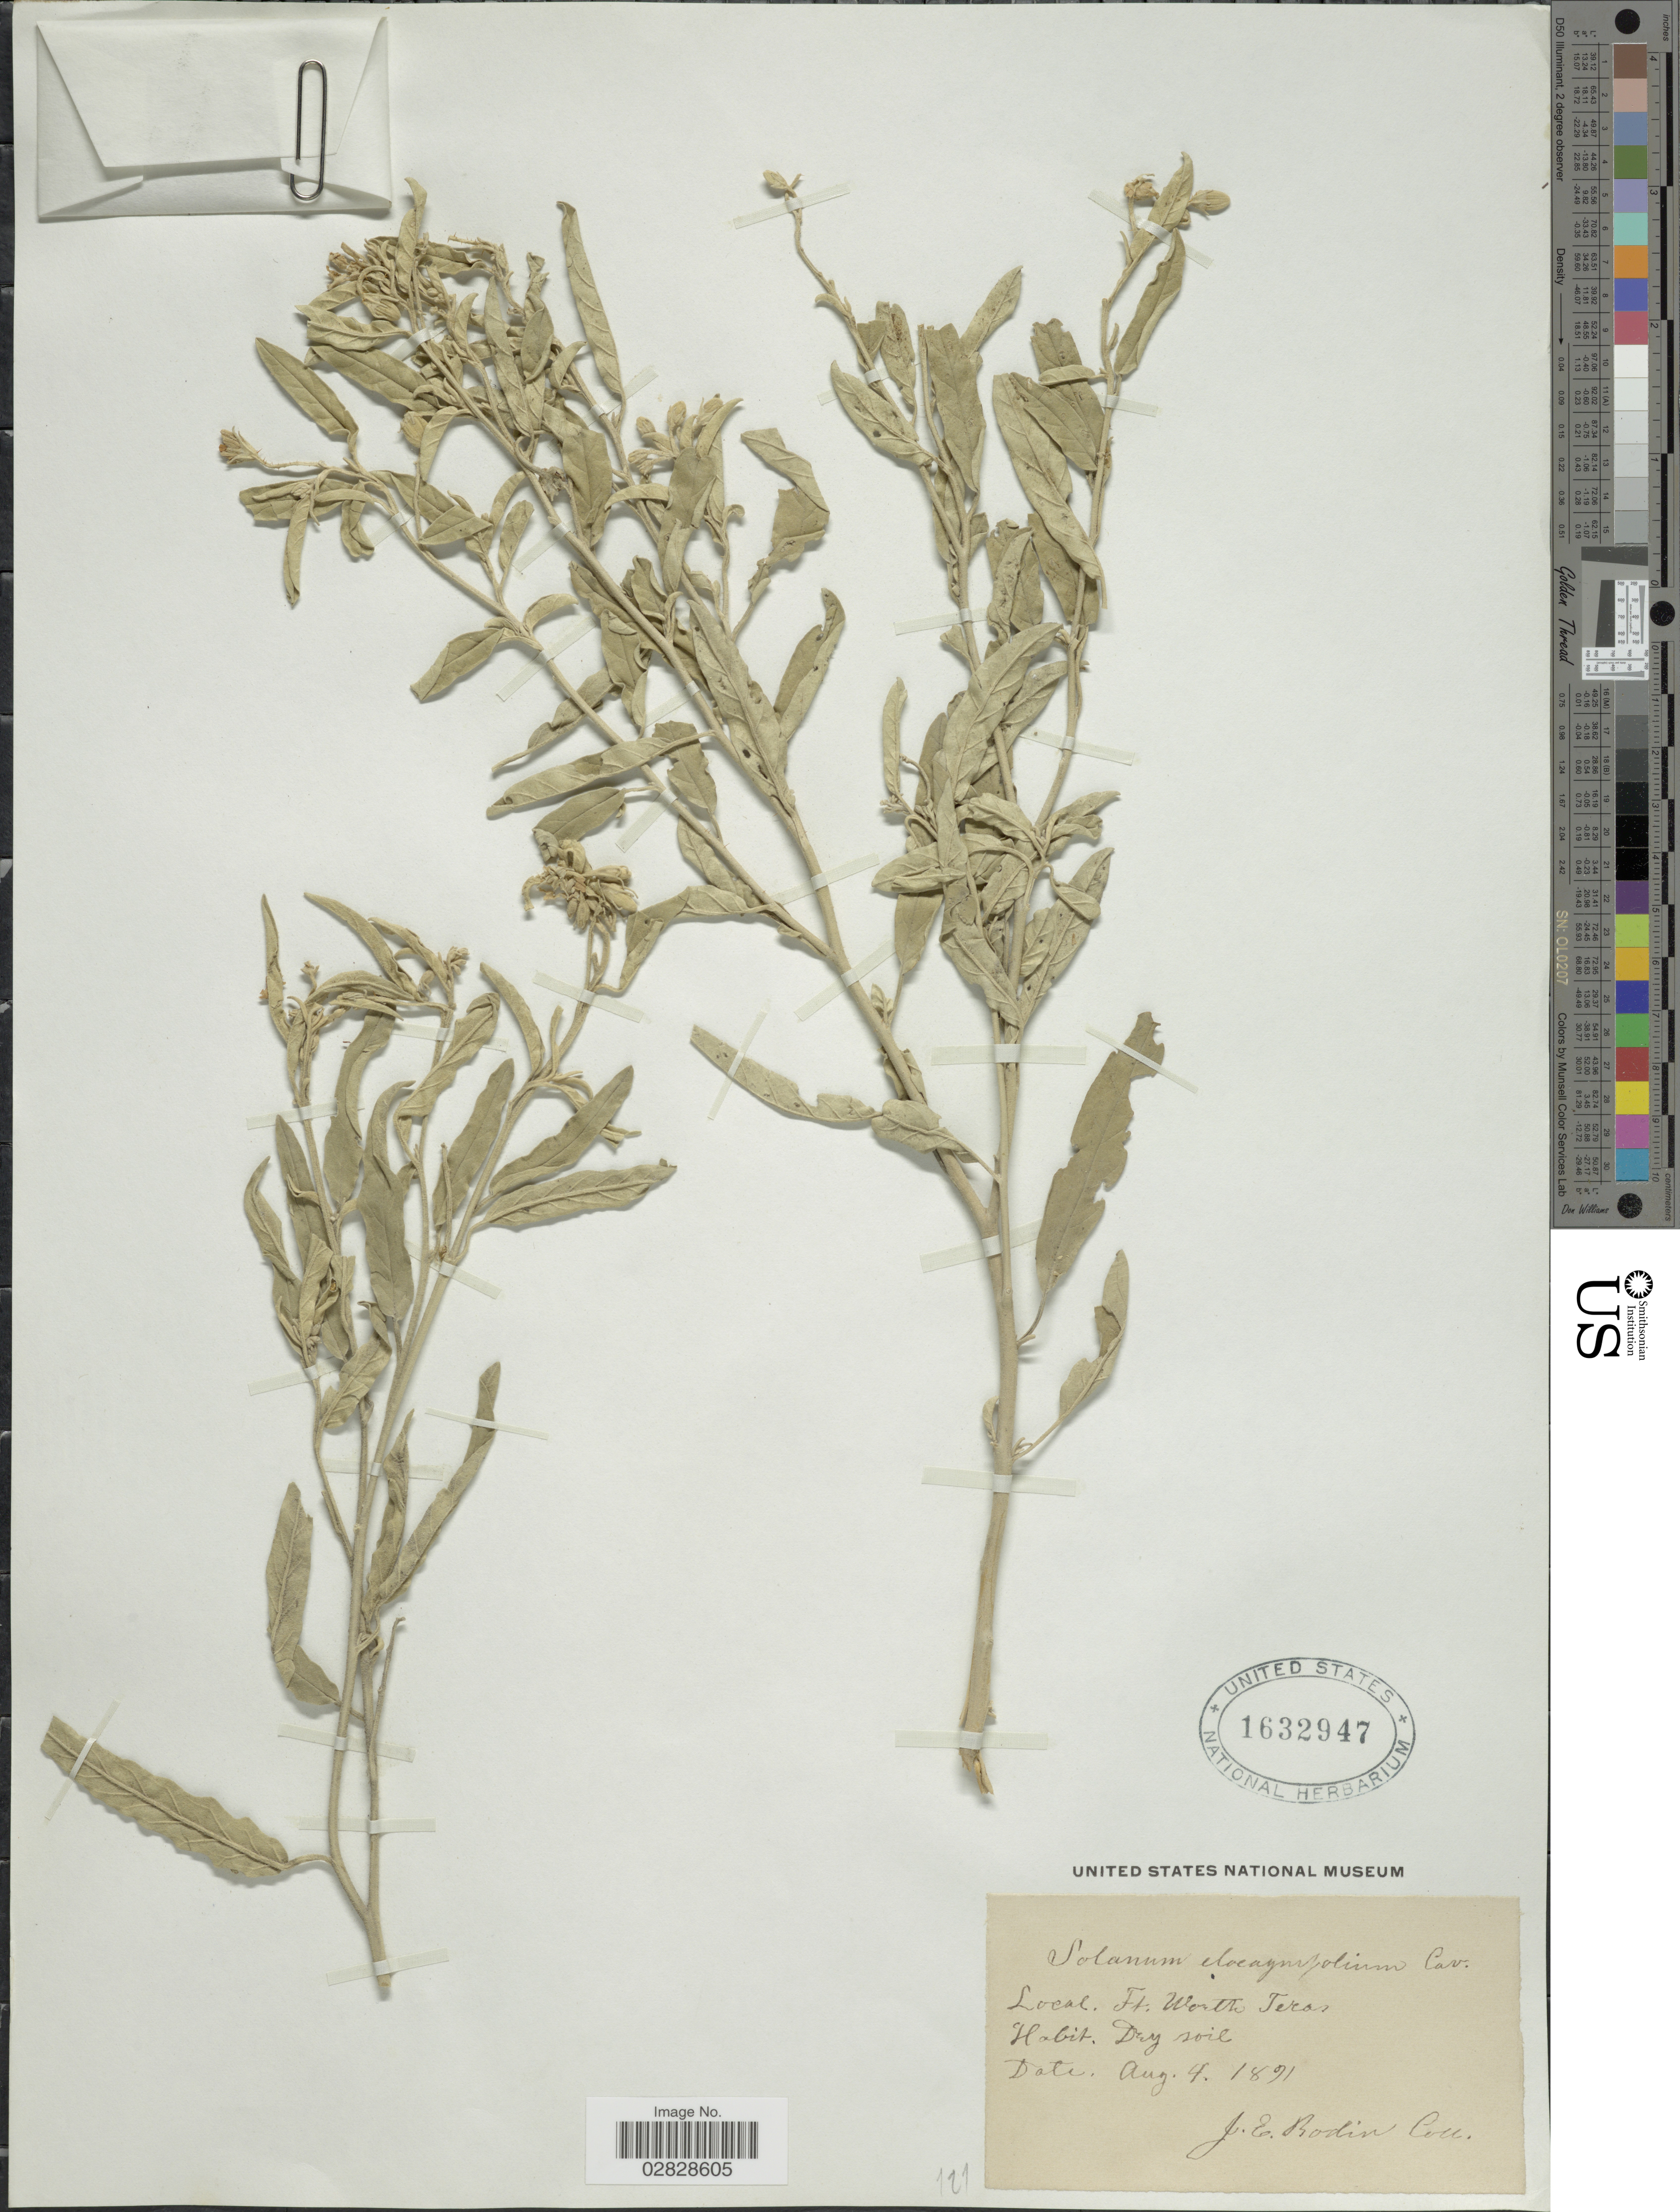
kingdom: Plantae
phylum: Tracheophyta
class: Magnoliopsida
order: Solanales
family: Solanaceae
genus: Solanum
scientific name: Solanum elaeagnifolium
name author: Cav.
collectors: J. E. Bodin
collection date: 1891-08-04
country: United States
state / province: Texas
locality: Ft. Worth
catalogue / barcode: US 1632947